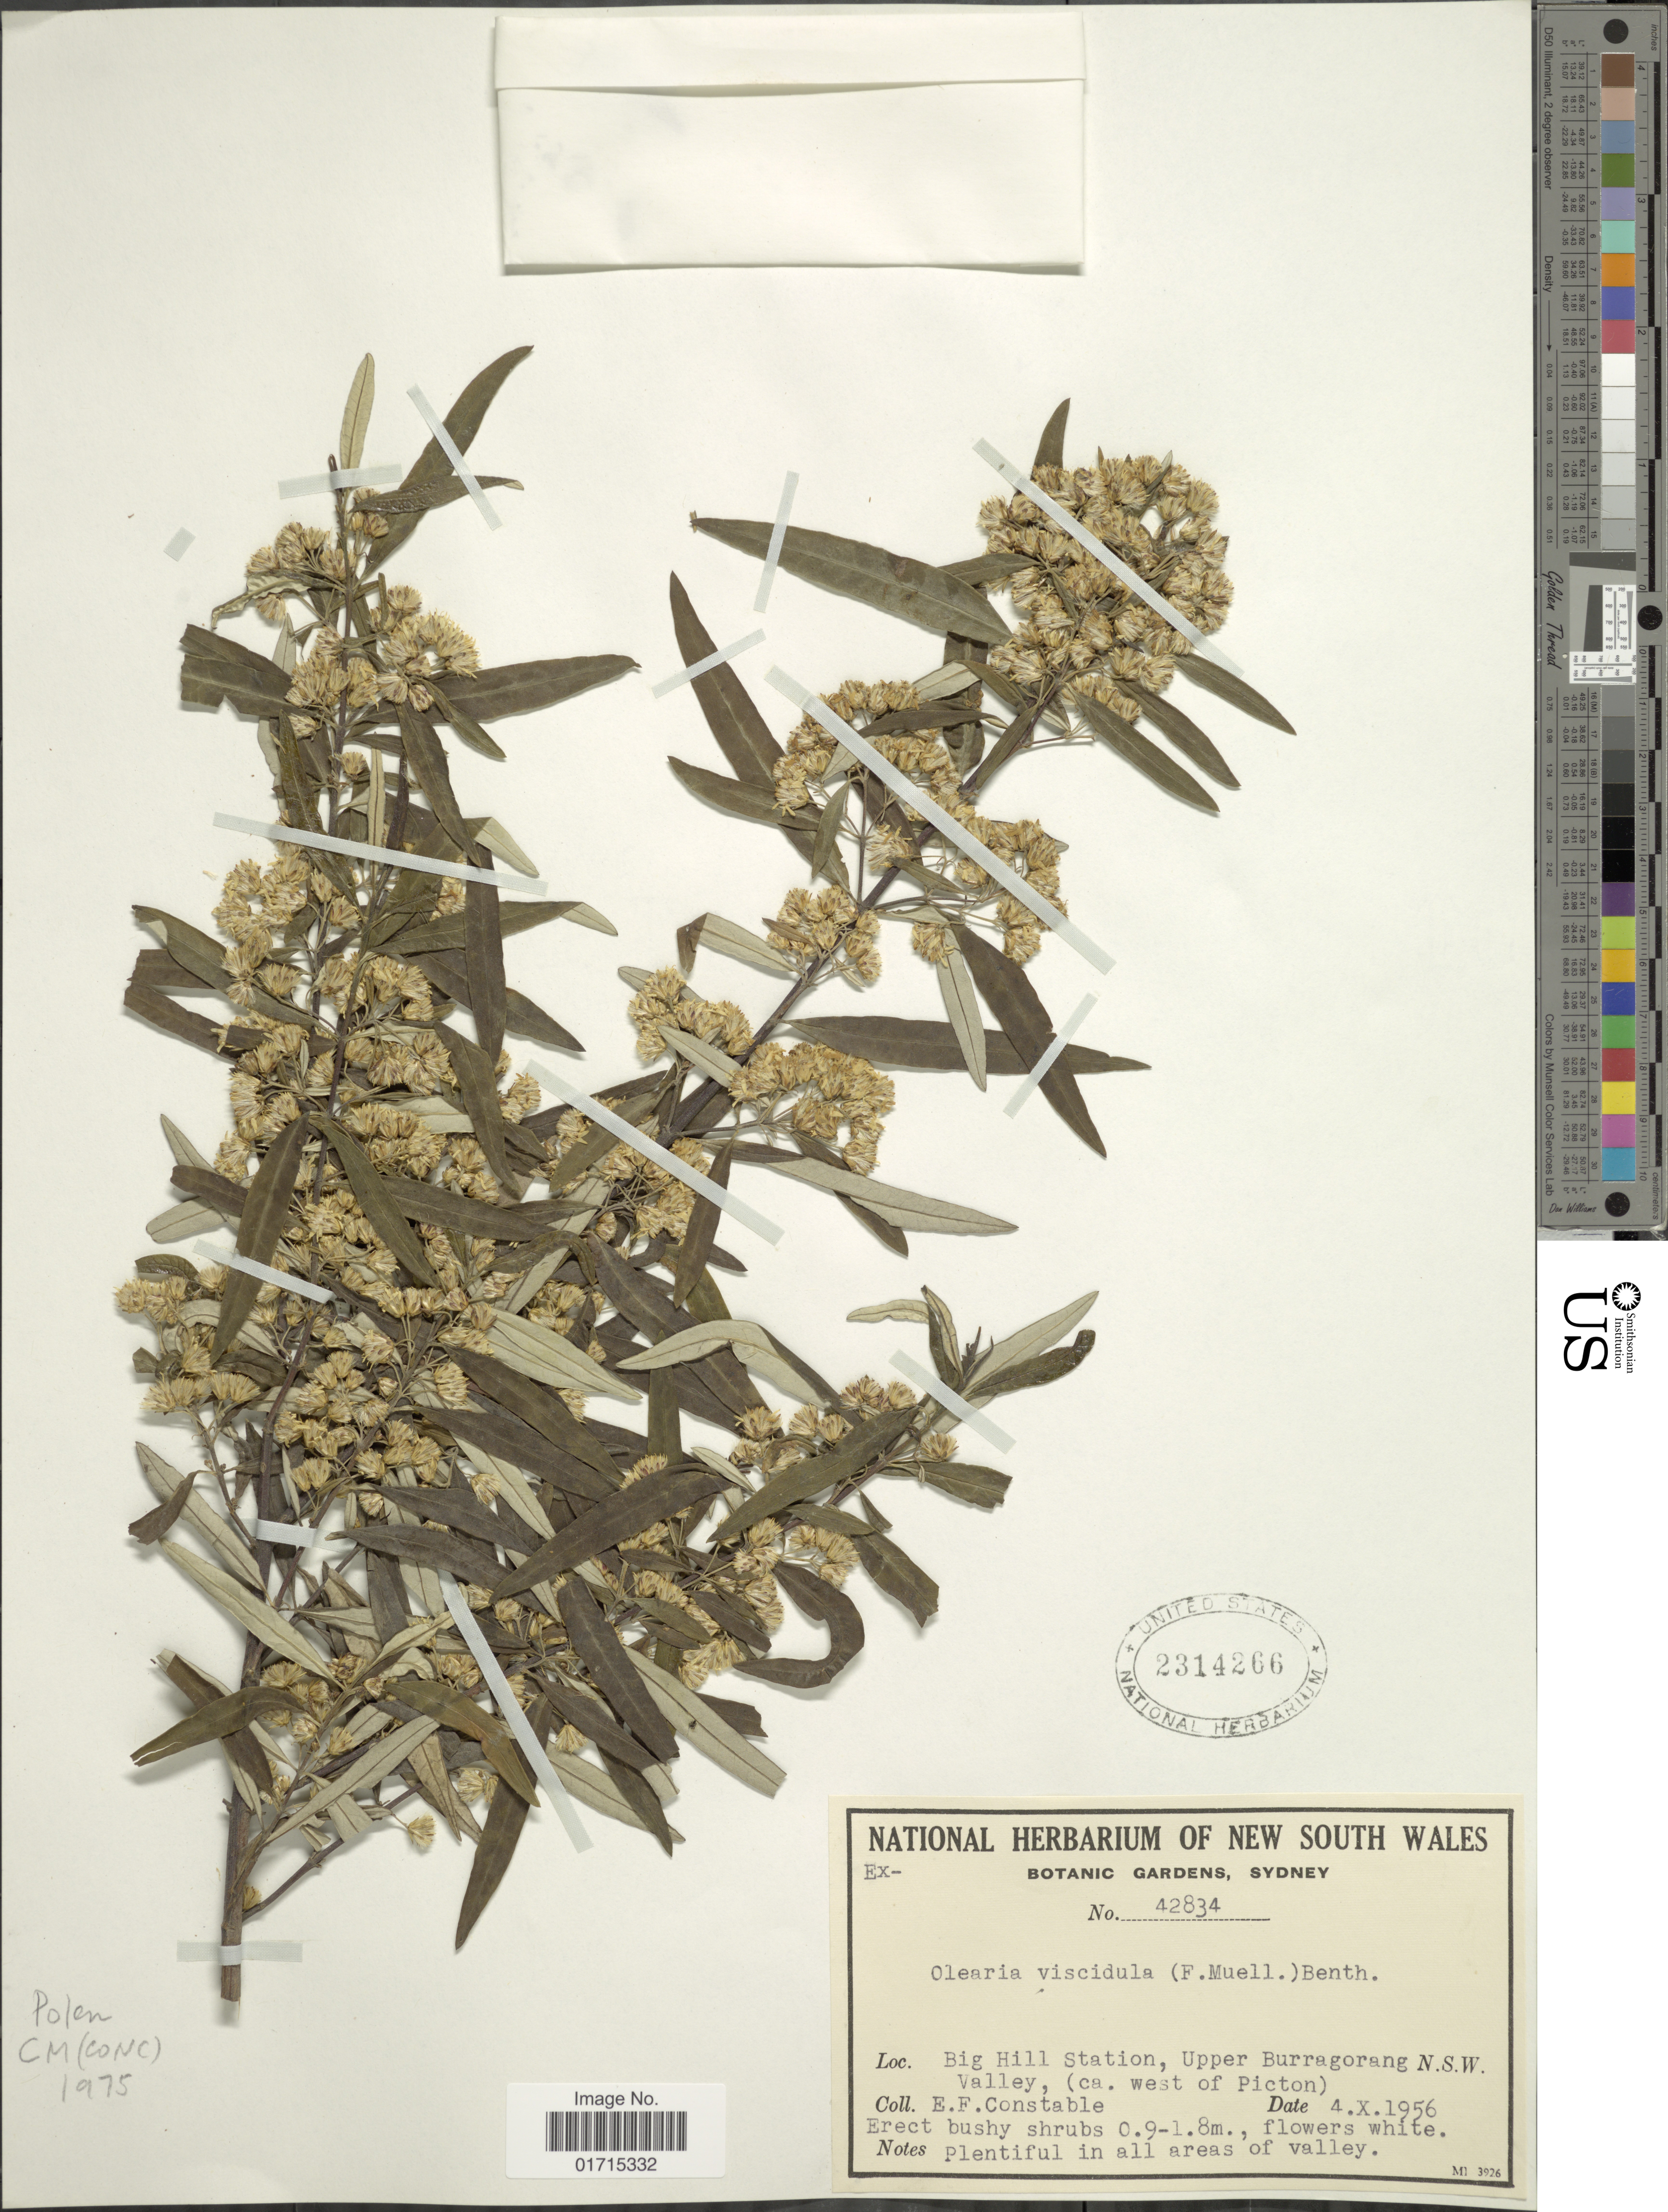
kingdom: Plantae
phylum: Tracheophyta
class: Magnoliopsida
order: Asterales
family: Asteraceae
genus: Olearia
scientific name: Olearia viscidula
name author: (F. Muell.) Benth.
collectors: E. F. Constable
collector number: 42834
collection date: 1956-10-04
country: Australia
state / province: New South Wales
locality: Big Hill Station, Upper Burragorang Valley, (ca. West of Picton)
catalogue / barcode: US 2314266